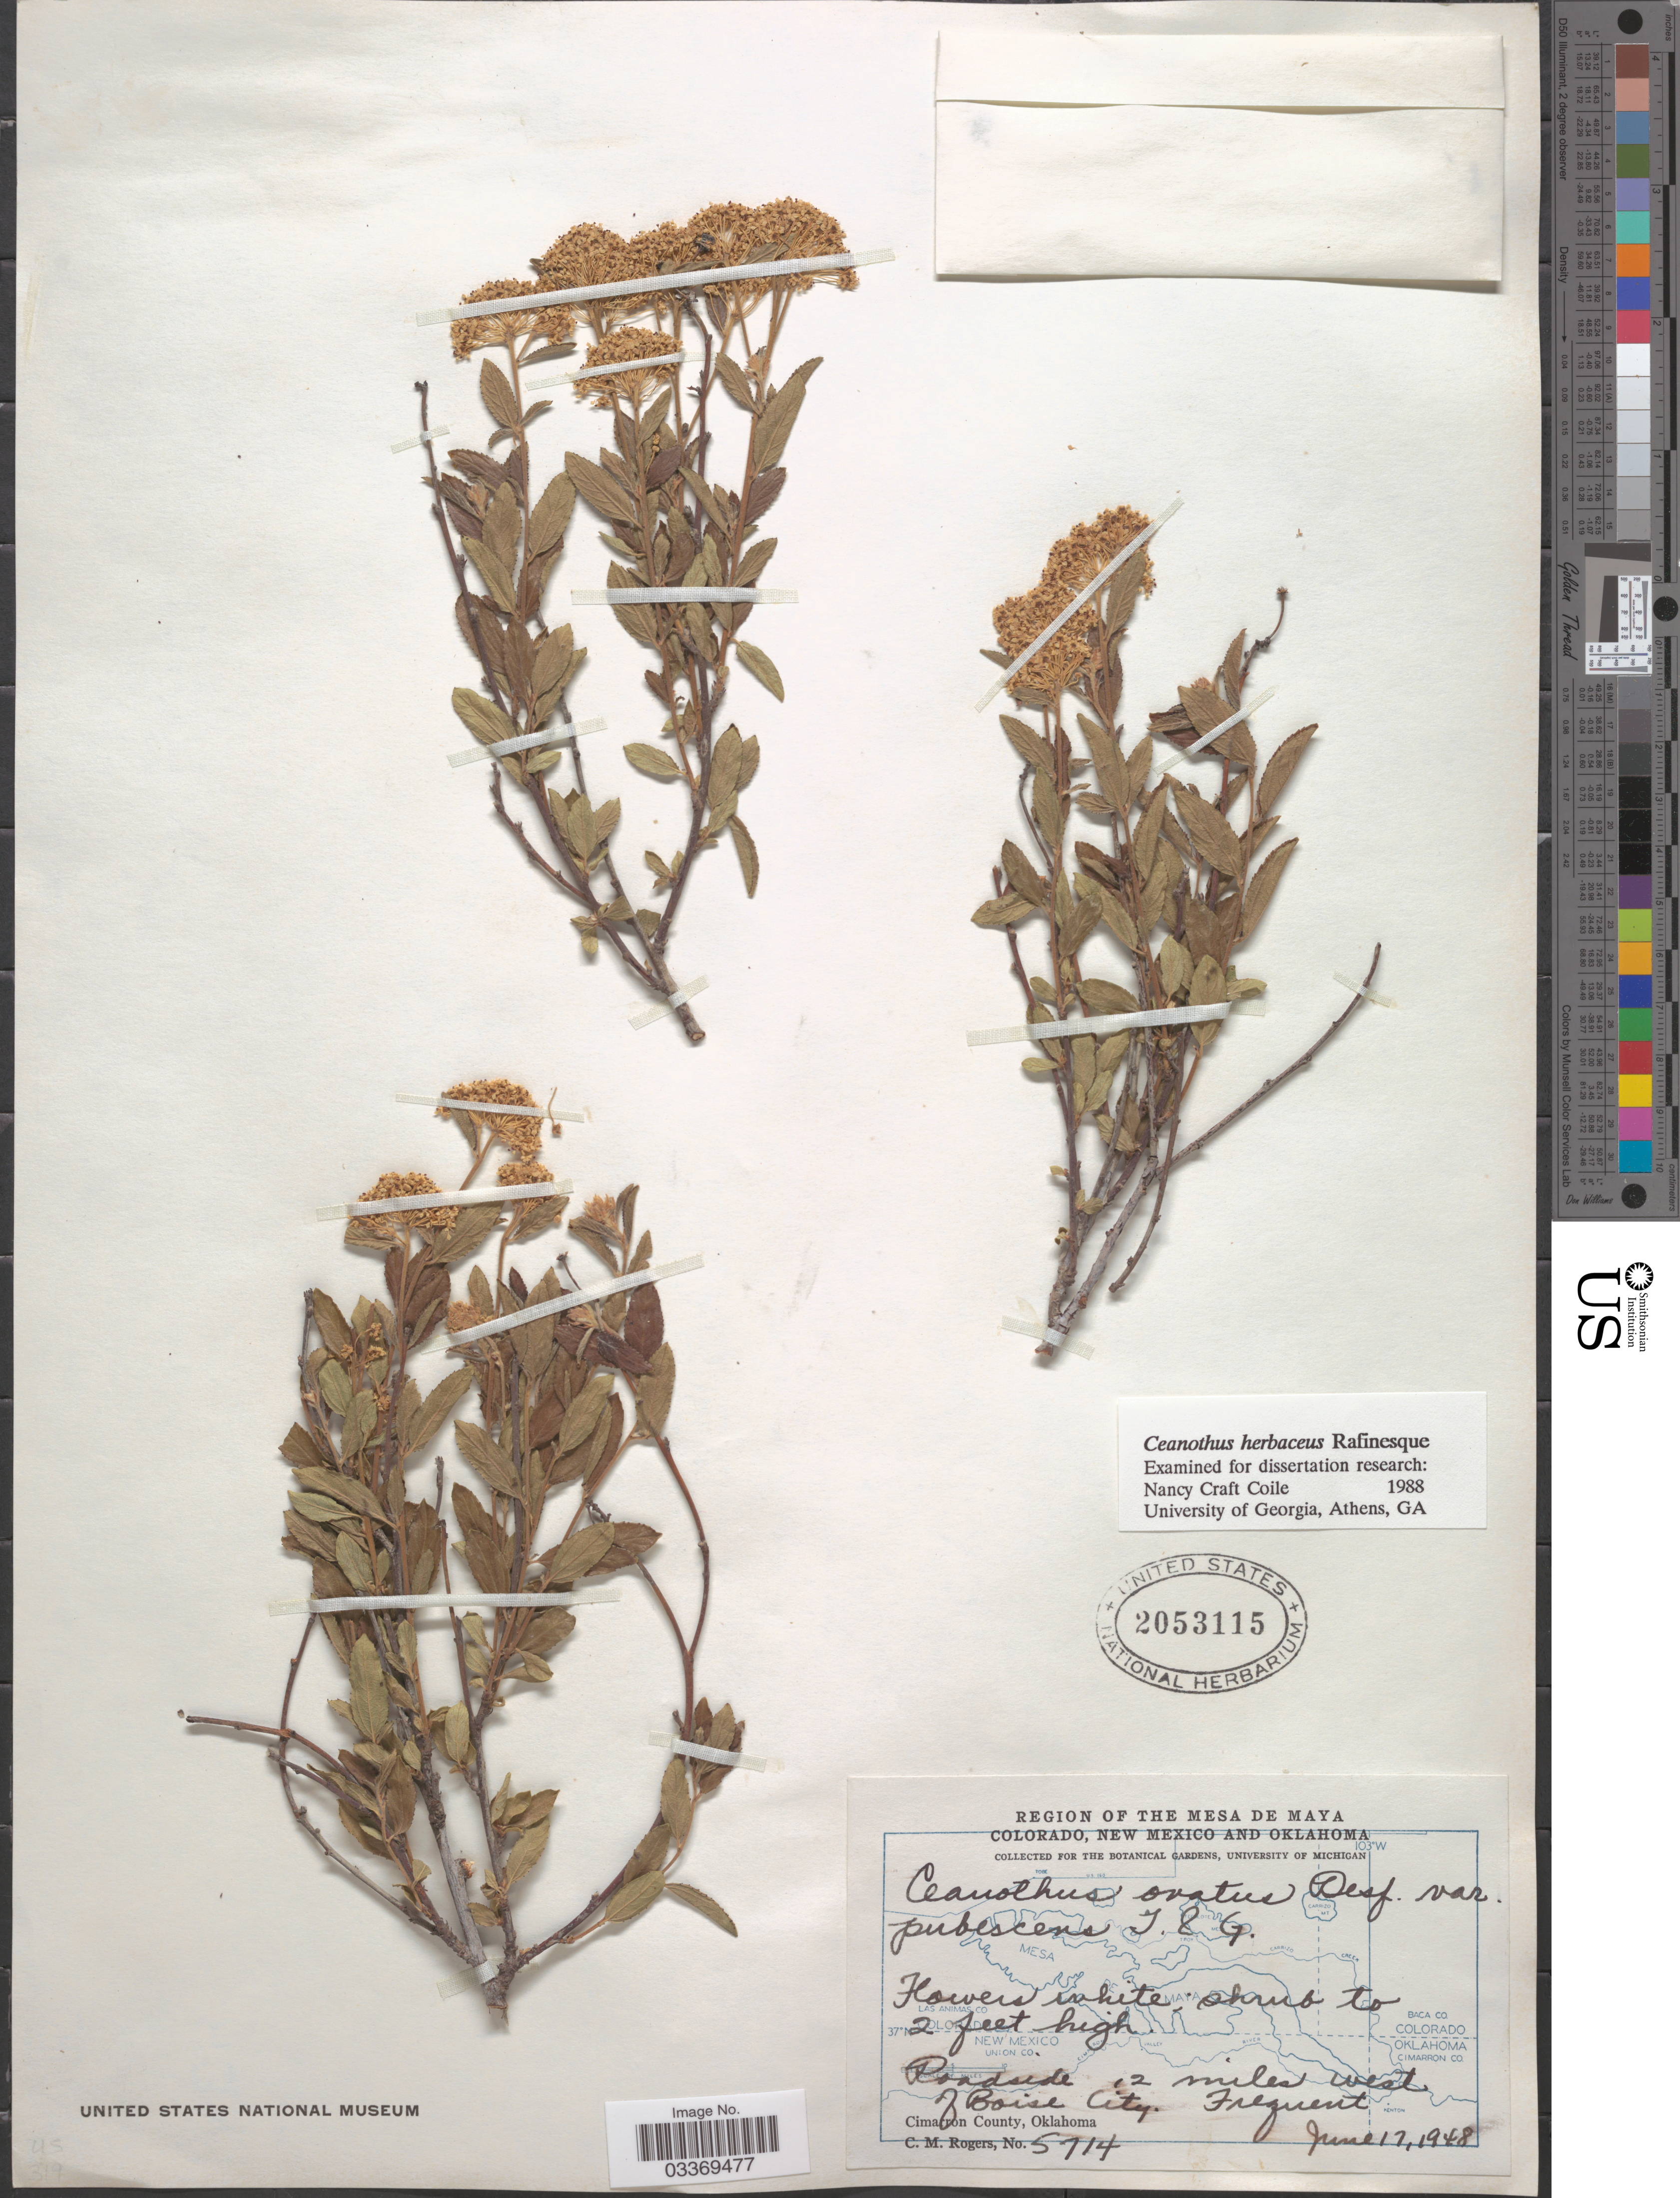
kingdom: Plantae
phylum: Tracheophyta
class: Magnoliopsida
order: Rosales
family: Rhamnaceae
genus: Ceanothus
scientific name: Ceanothus ovatus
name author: Desf.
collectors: C. M. Rogers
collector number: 5714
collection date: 1948-06-17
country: United States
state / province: Oklahoma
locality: Region of the Mesa de Maya. Roadside 12 miles west of Boise City, Cimarron County.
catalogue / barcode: US 2053115